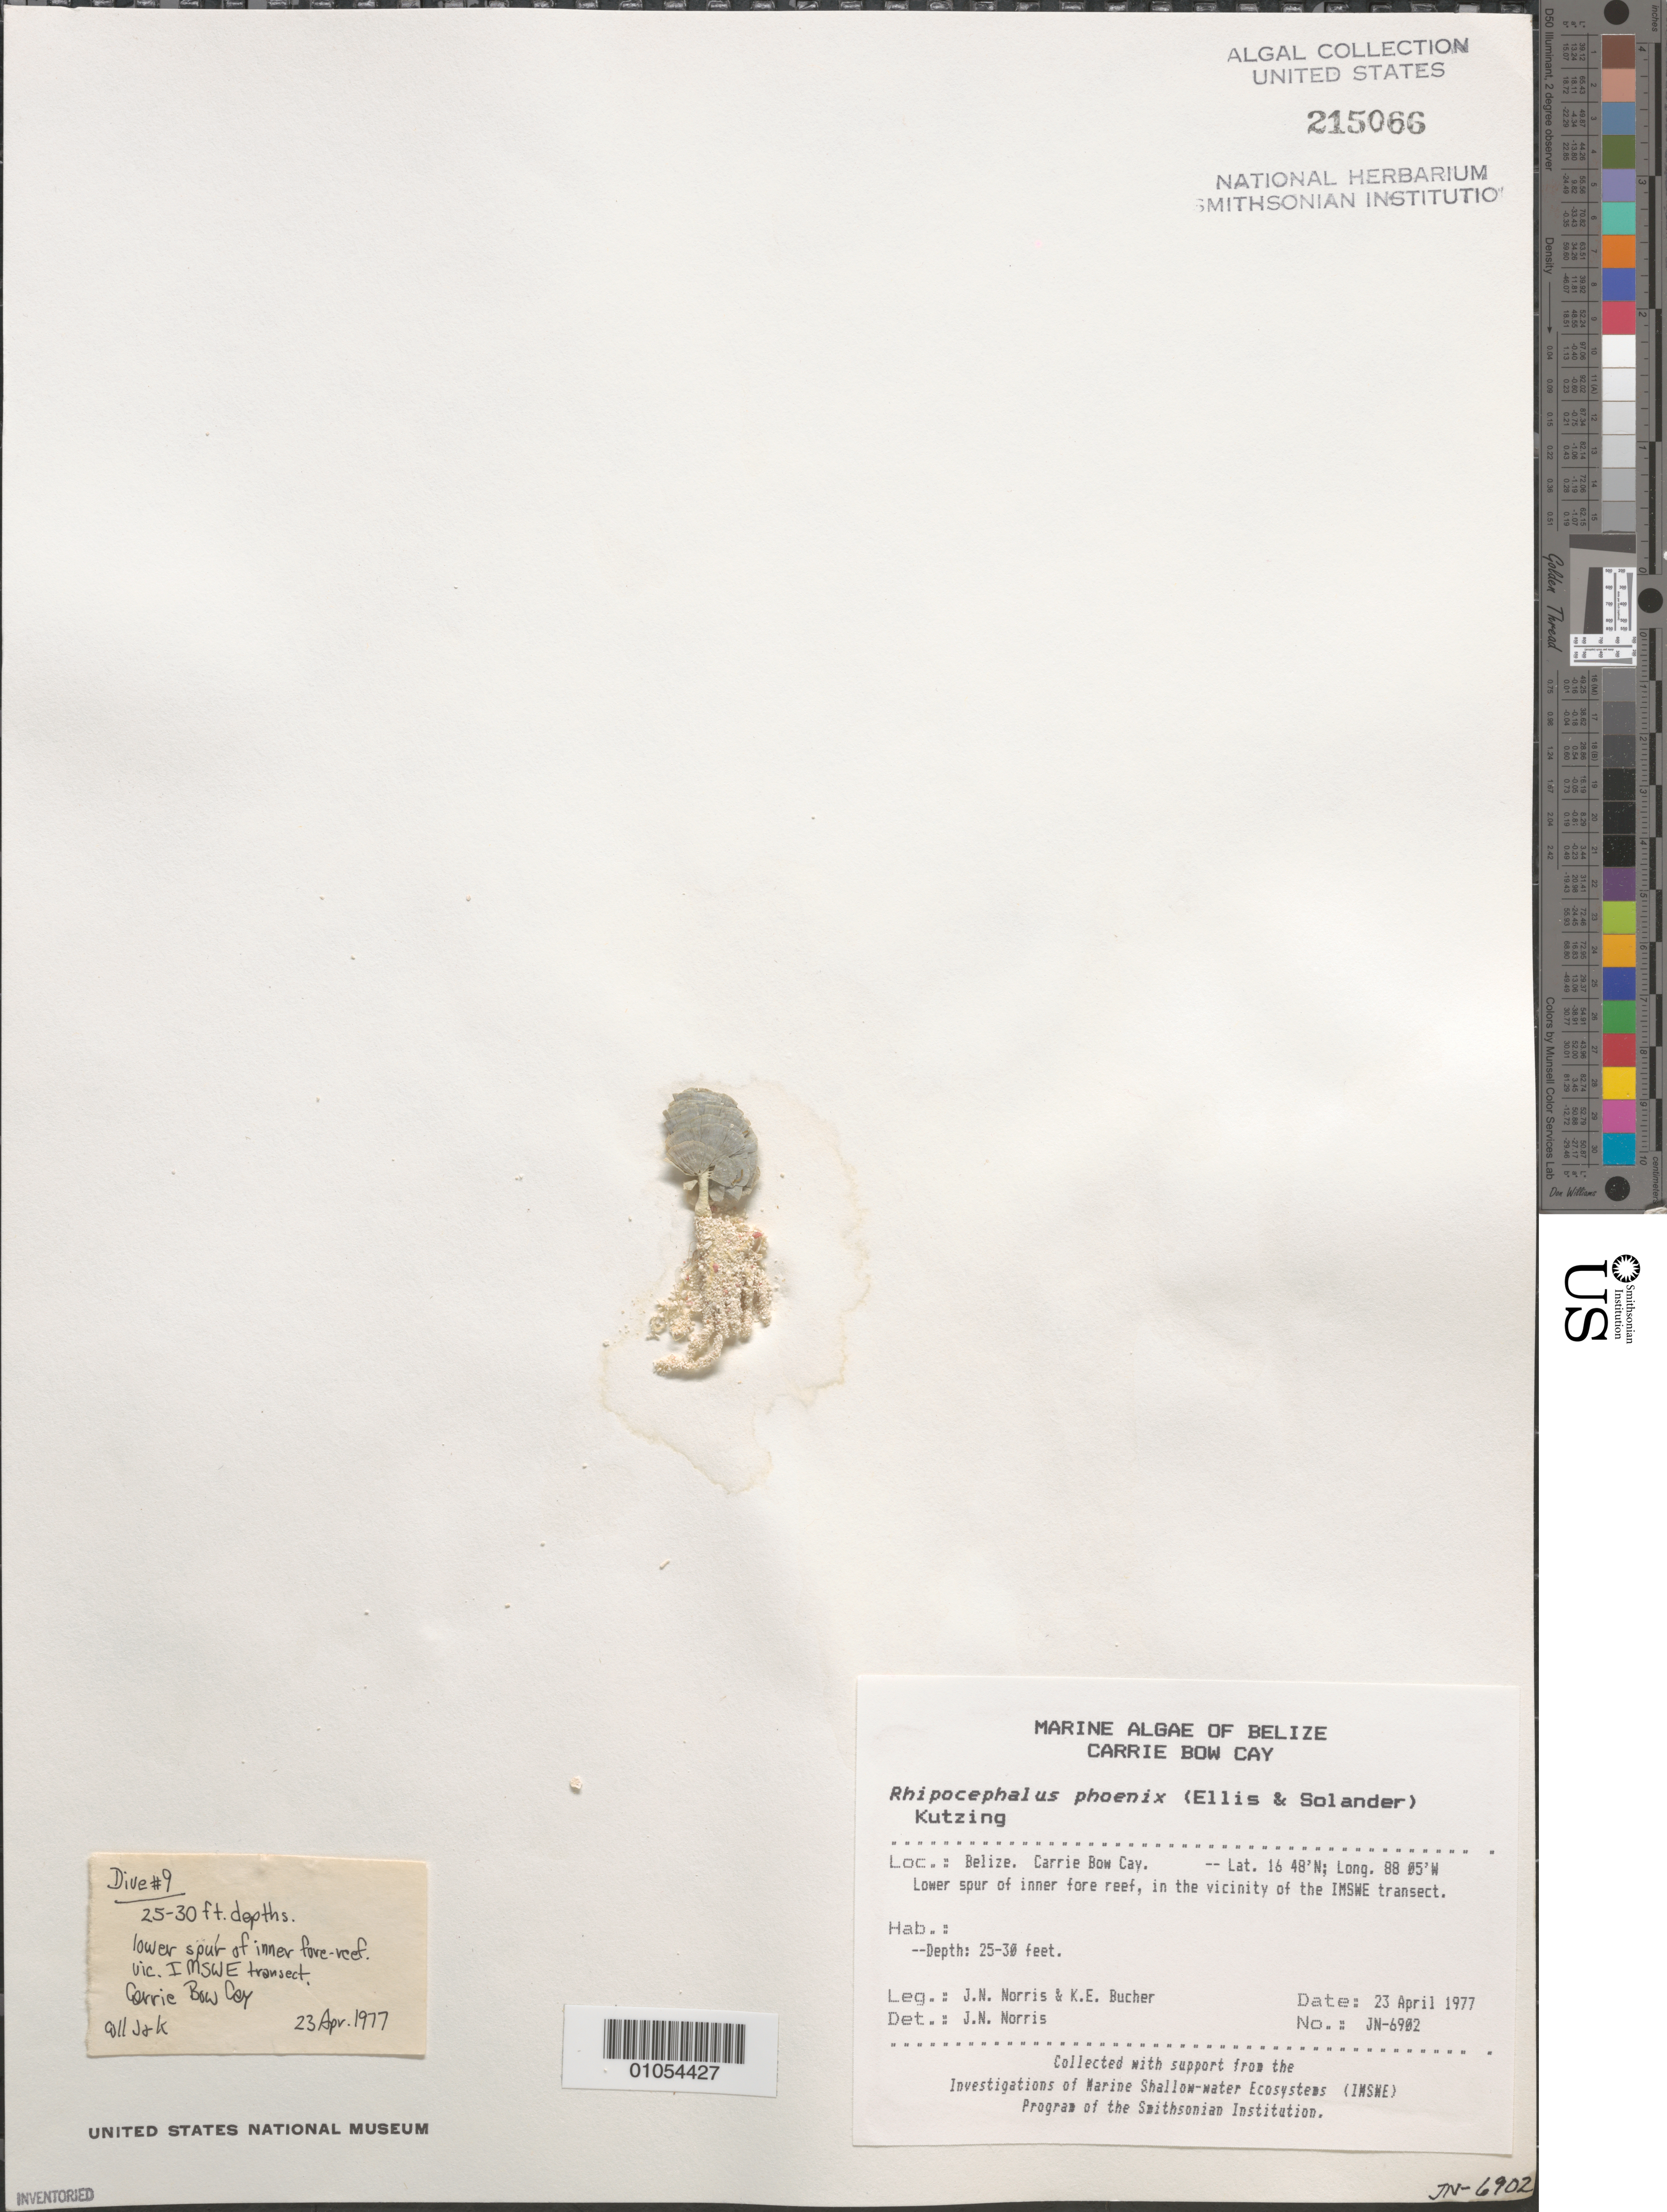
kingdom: Plantae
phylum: Chlorophyta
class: Ulvophyceae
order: Bryopsidales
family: Udoteaceae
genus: Rhipocephalus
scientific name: Rhipocephalus phoenix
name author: (J. Ellis & Sol.) Kütz.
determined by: Norris, James N.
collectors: J. N. Norris & K. E. Bucher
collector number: JN-6902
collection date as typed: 23 Apr 1977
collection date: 1977-04-23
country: Belize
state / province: Stann Creek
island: Carrie Bow Cay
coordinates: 16 48'N, 88 05'W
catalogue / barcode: US 215066